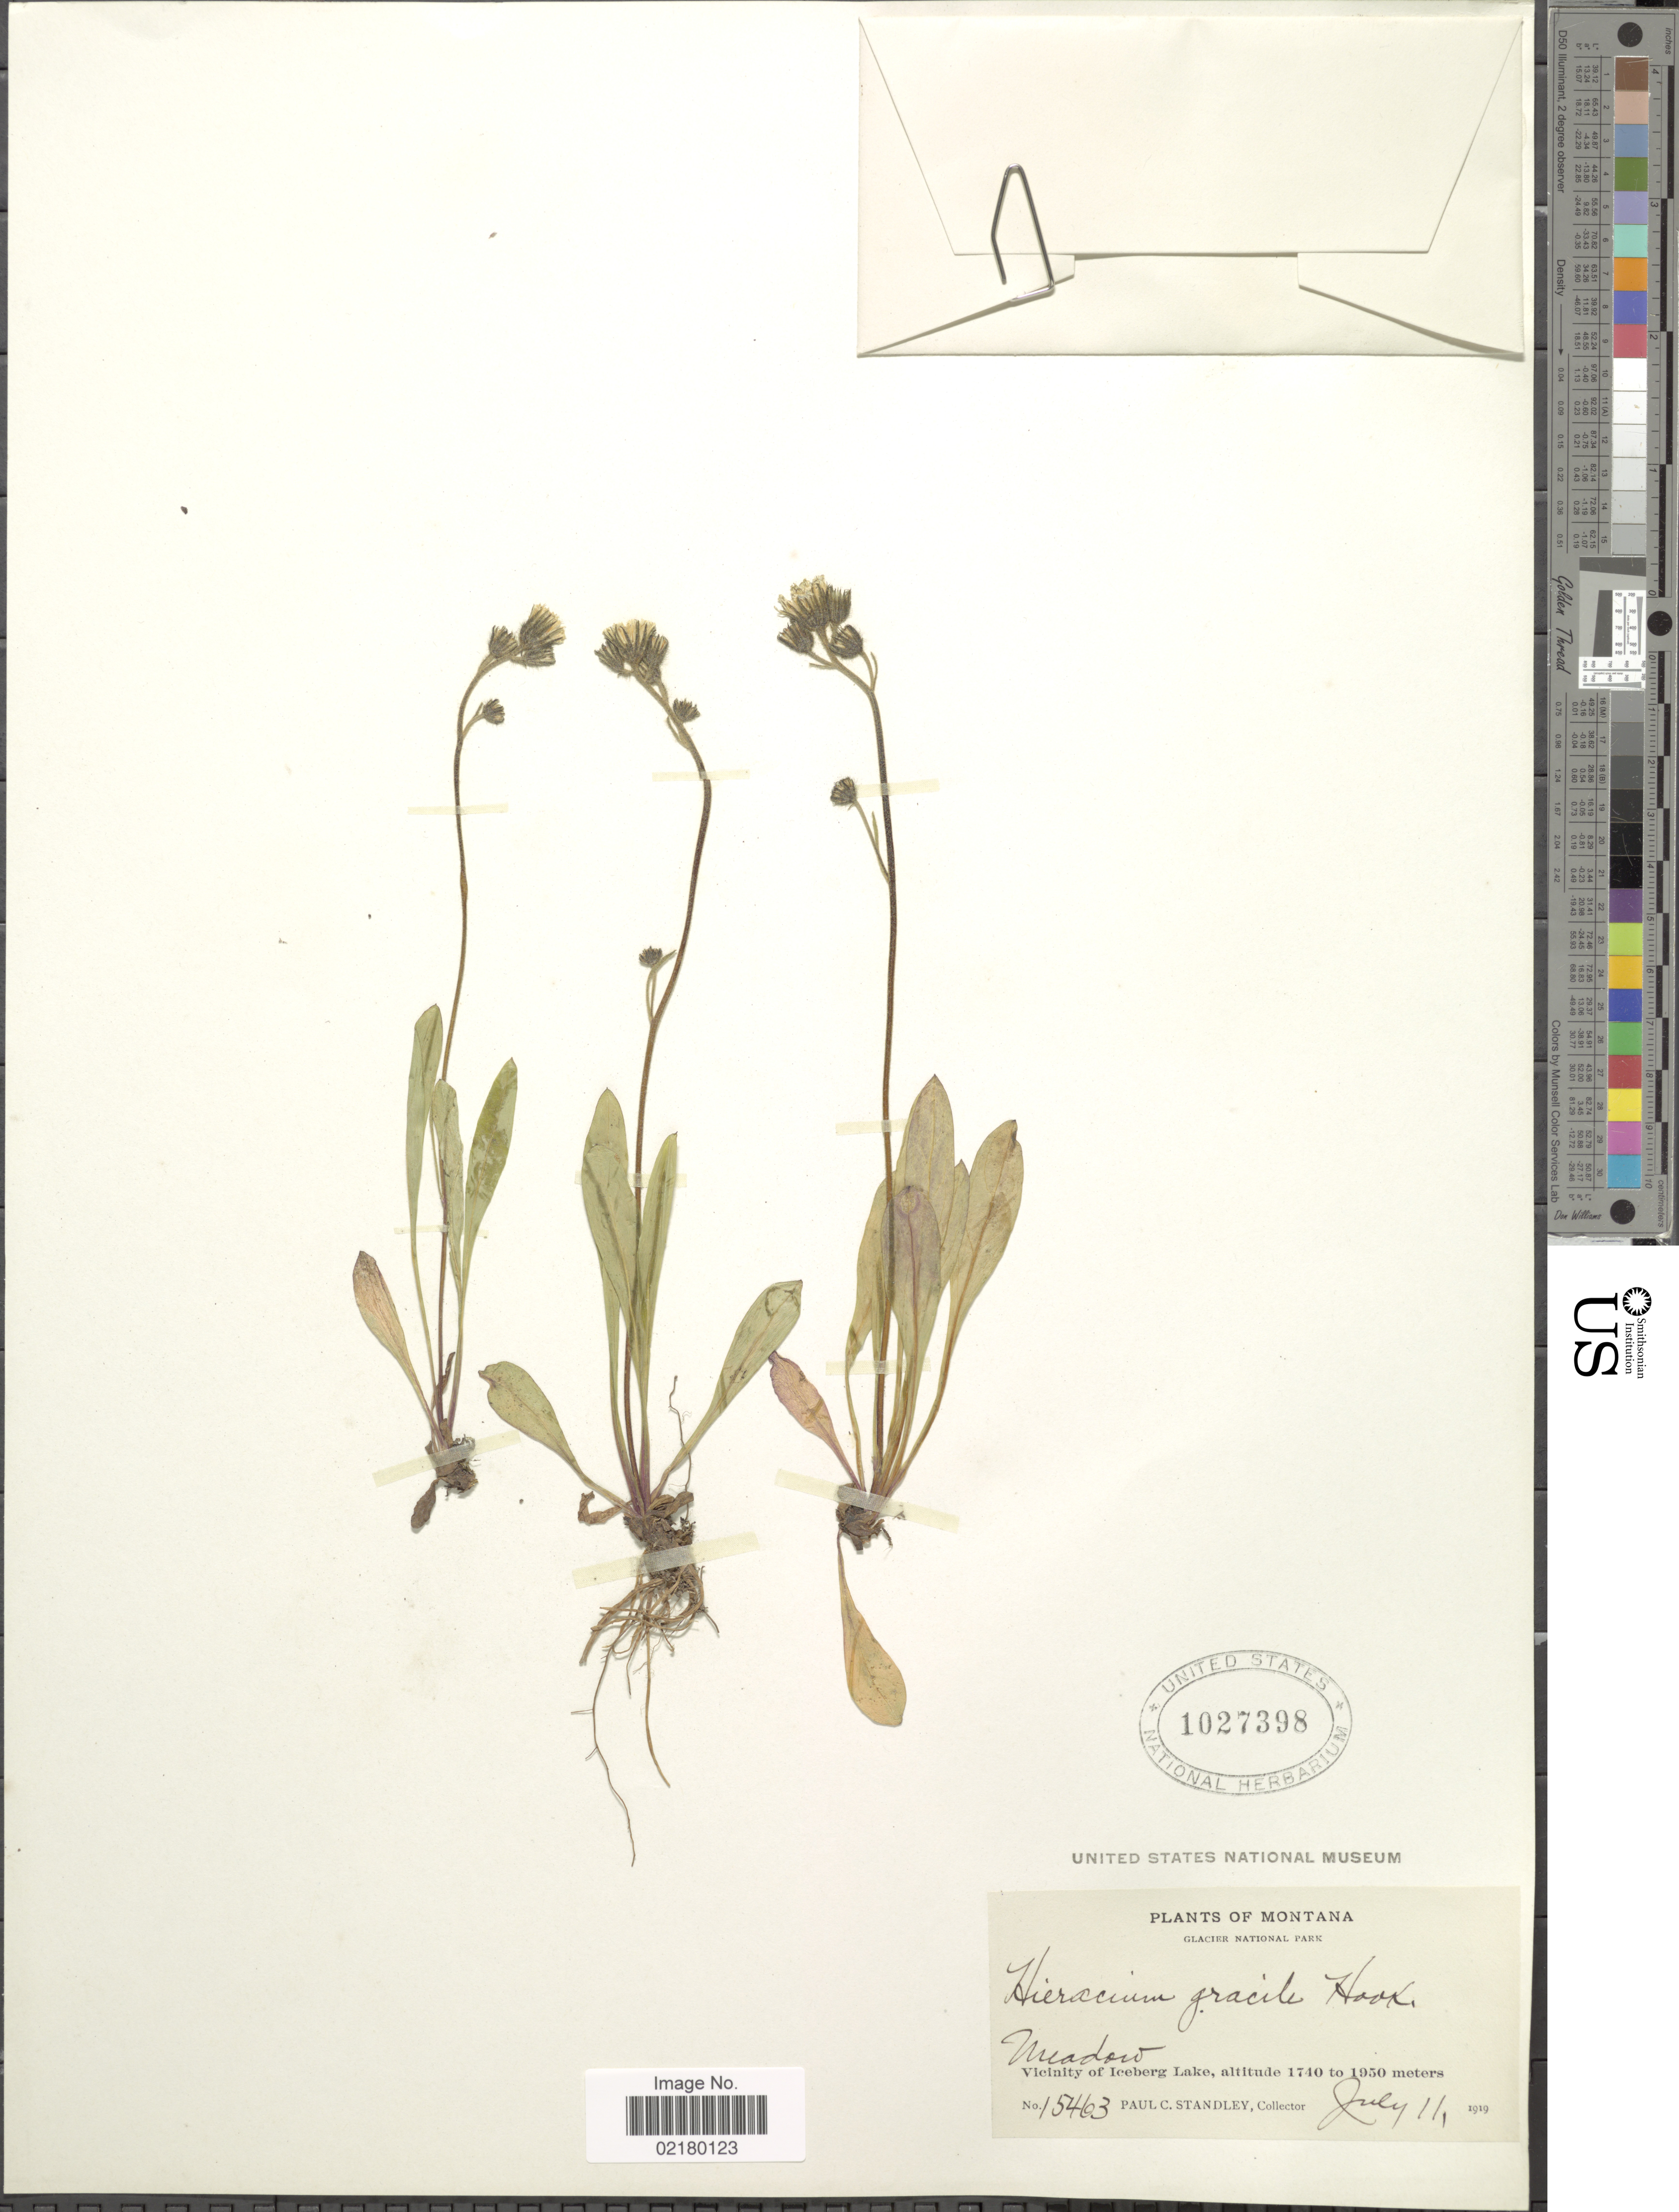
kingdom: Plantae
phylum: Tracheophyta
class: Magnoliopsida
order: Asterales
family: Asteraceae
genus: Hieracium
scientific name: Hieracium triste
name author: Willd. ex Spreng.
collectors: P. C. Standley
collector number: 15463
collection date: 1919-07-11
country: United States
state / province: Montana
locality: Meadow, Vicinity of Iceberg Lake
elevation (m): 1740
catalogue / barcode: US 1027398